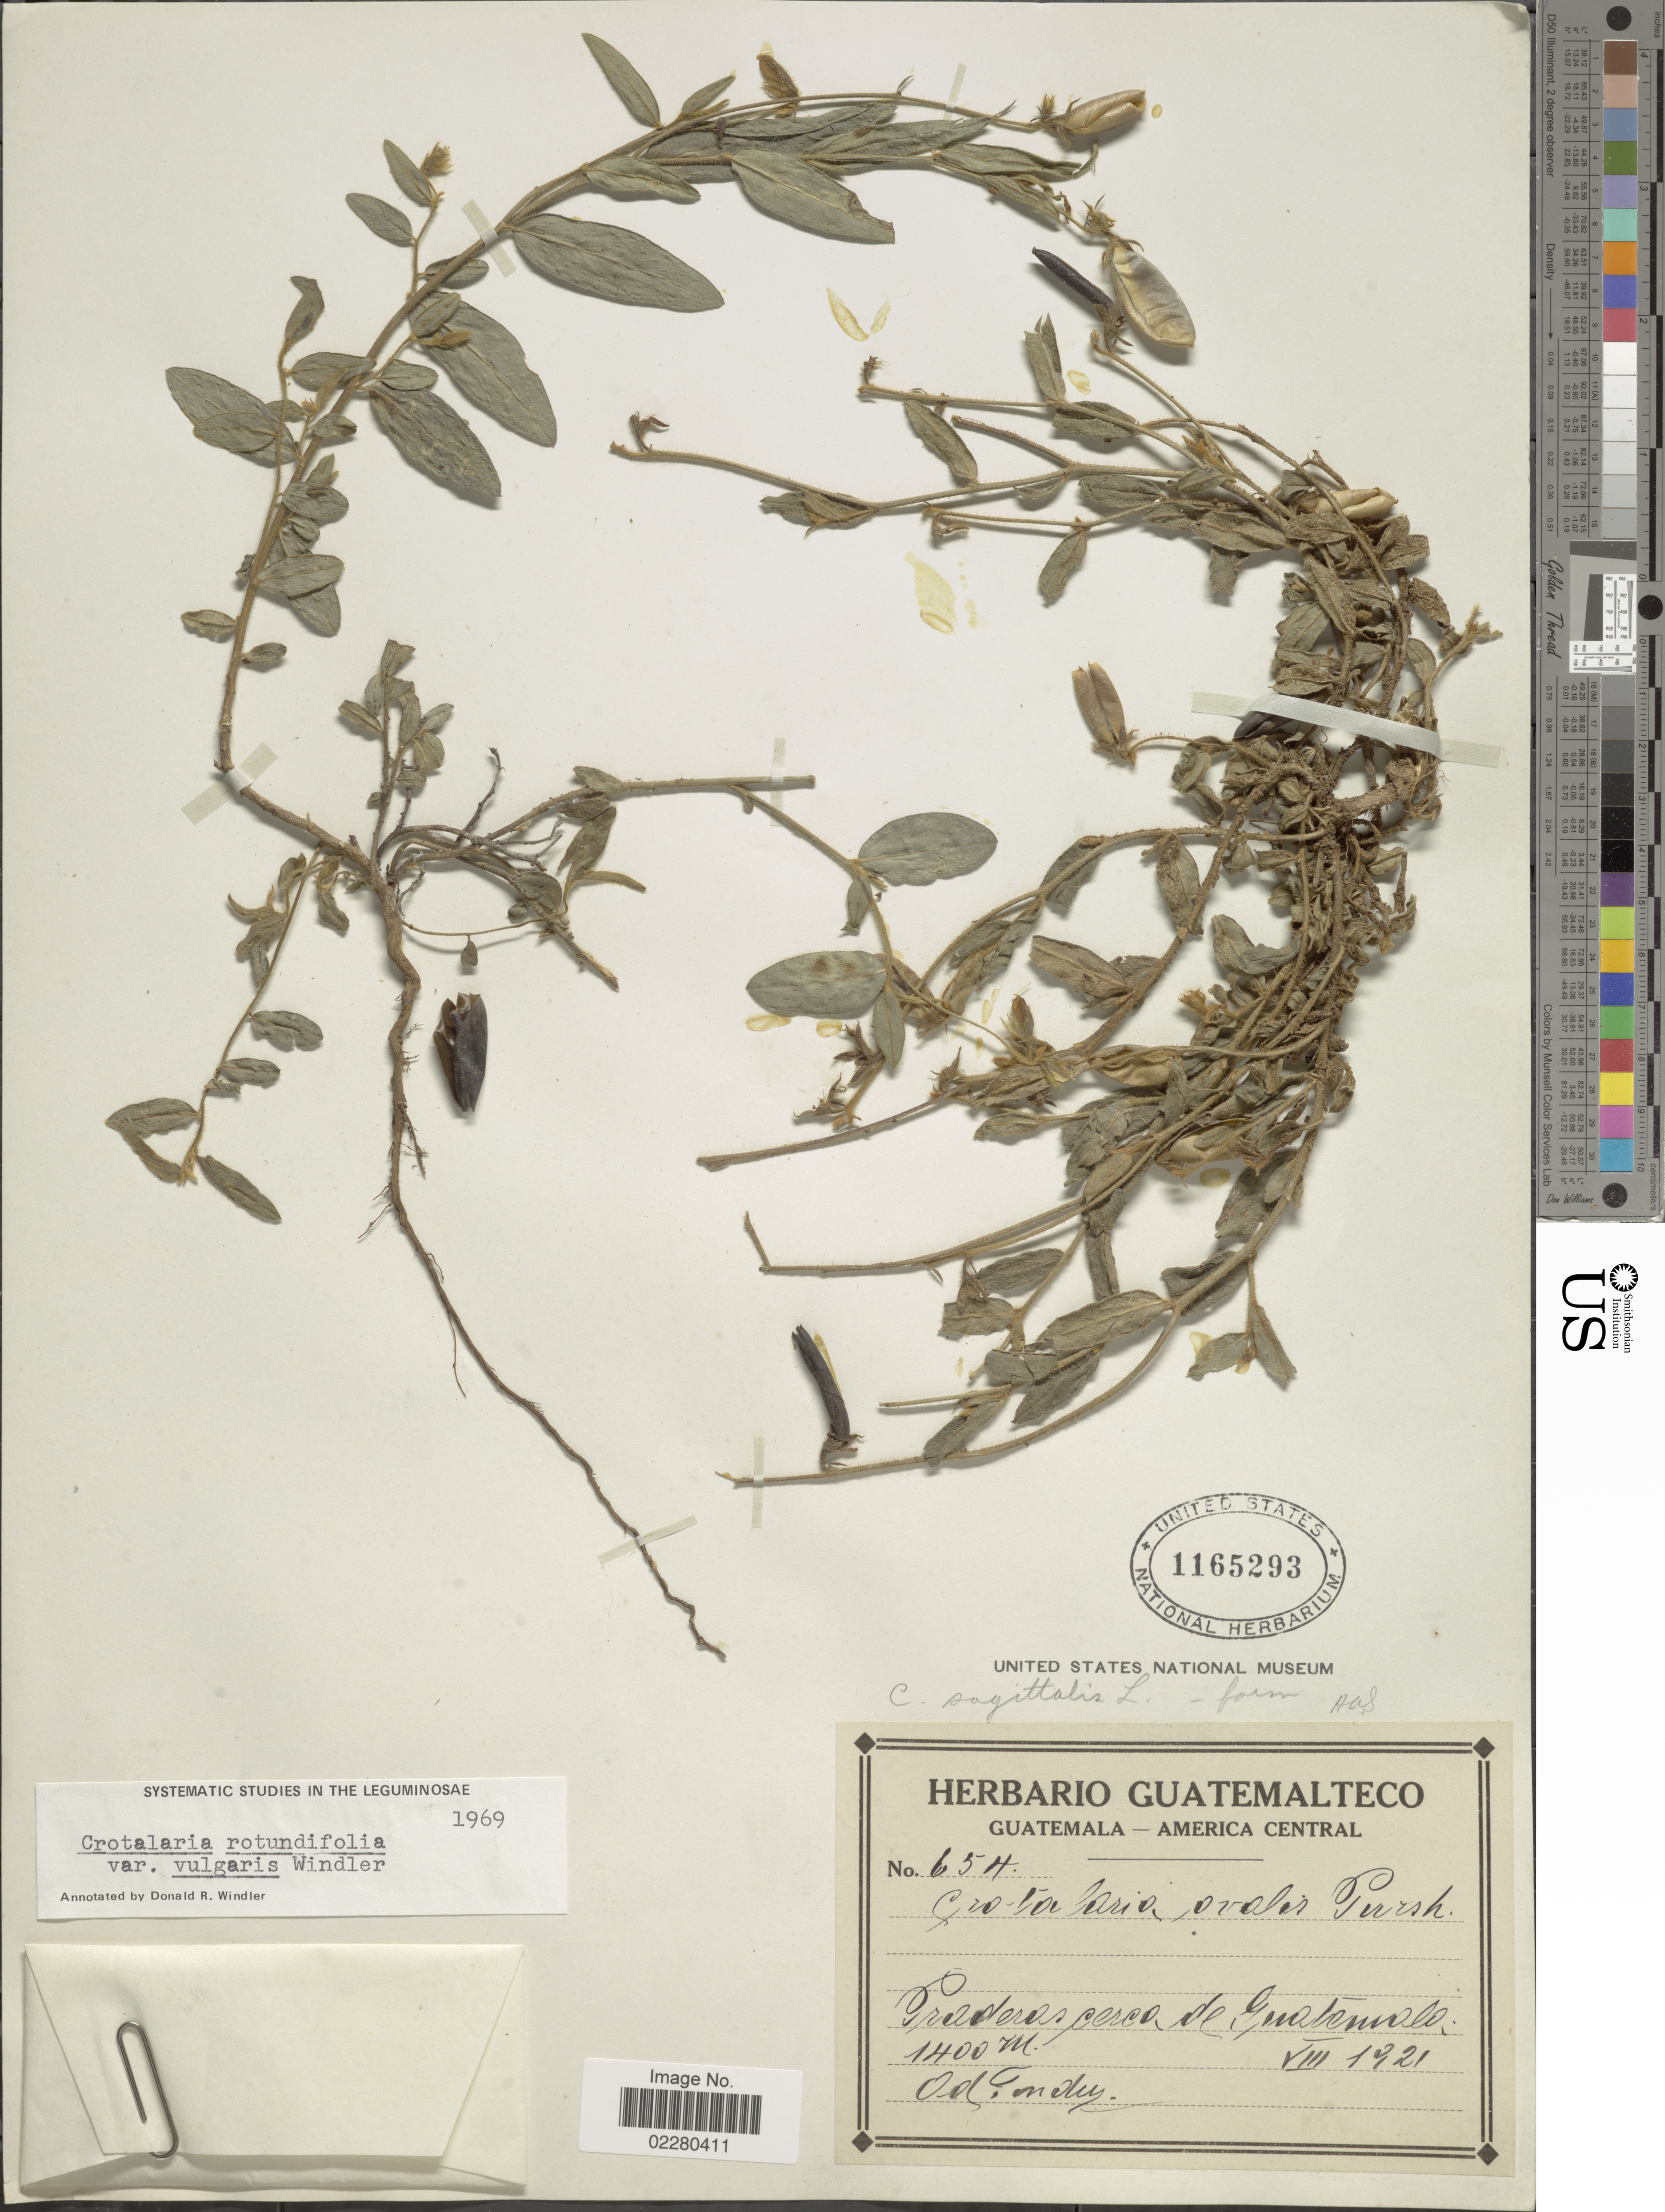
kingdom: Plantae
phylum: Tracheophyta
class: Magnoliopsida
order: Fabales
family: Fabaceae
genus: Crotalaria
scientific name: Crotalaria rotundifolia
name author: Walter ex J.F. Gmel.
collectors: A. Tonduz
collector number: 654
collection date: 1921-08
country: Guatemala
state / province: Guatemala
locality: Praderas cerca de Guatemala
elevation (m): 1400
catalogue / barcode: US 1165293